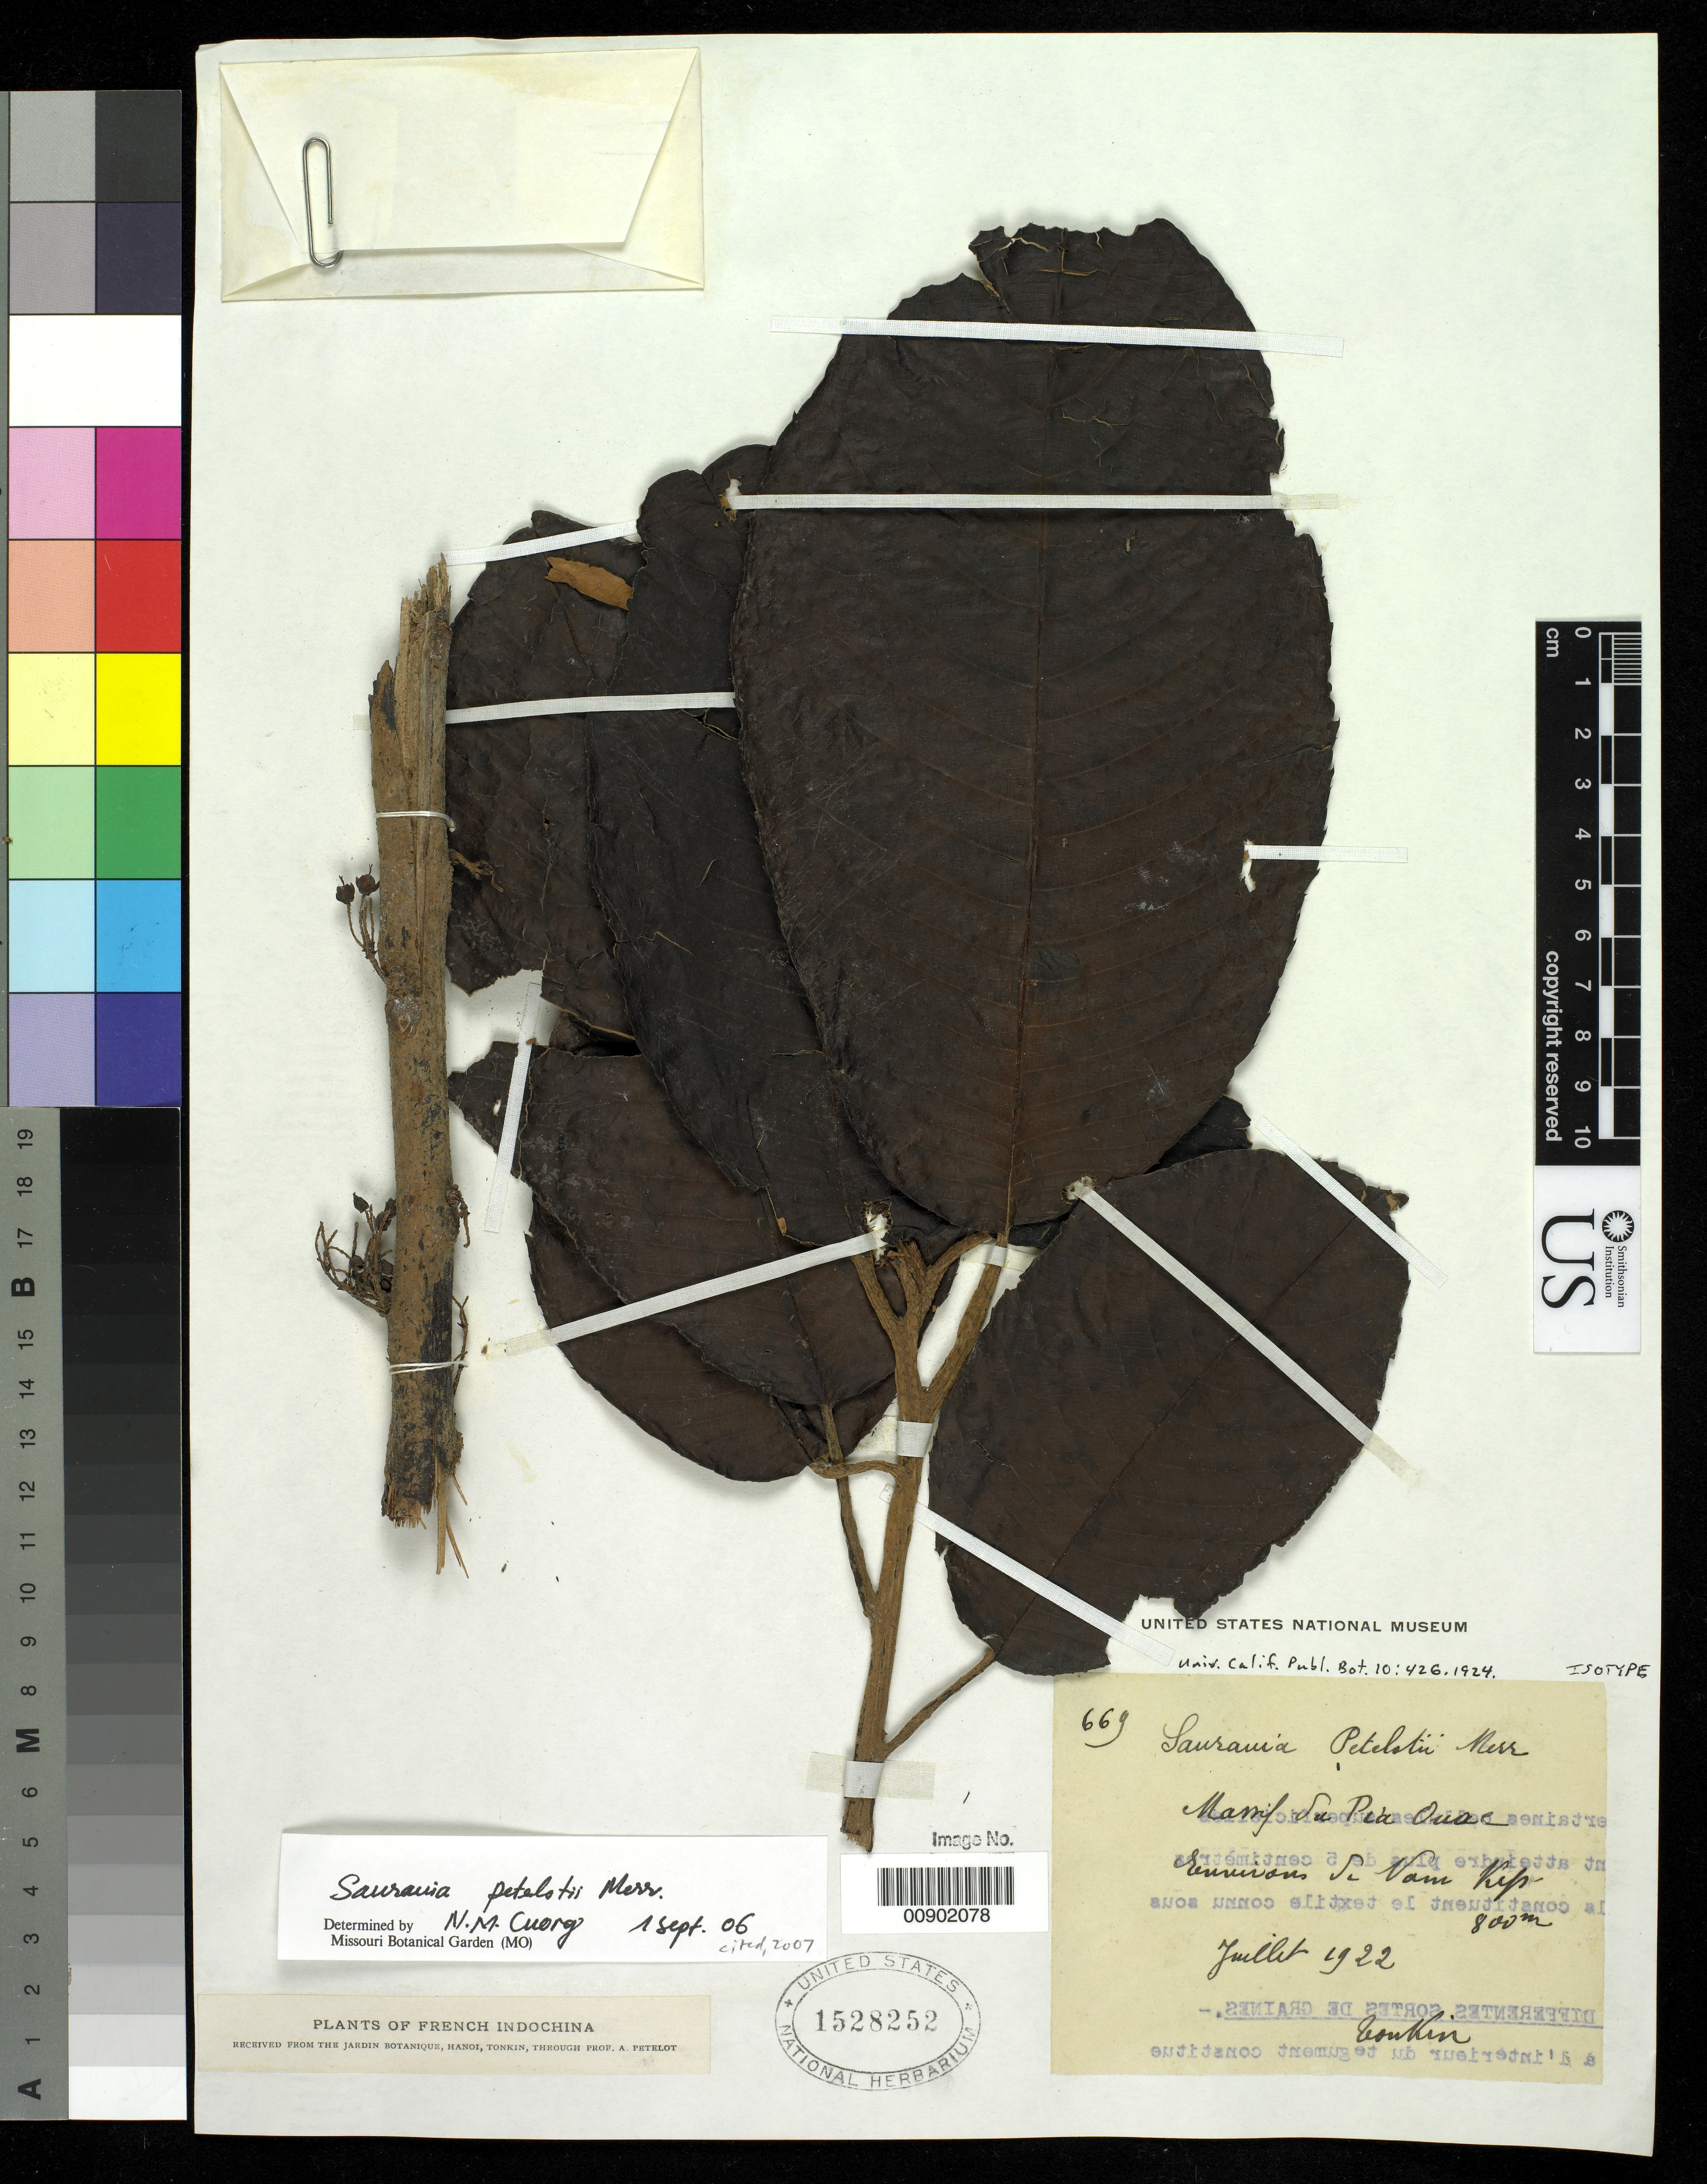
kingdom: Plantae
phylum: Tracheophyta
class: Magnoliopsida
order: Ericales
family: Actinidiaceae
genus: Saurauia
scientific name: Saurauia petelotii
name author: Merr.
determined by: Cuong, N. M.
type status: Isotype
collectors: A. Petelot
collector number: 669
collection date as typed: Jul 1922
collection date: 1922-07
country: Vietnam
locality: Tonkin, Masssif du Pia Quac, environs de Nam Kep.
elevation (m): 800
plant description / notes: Cited by N.M. Cuong in Blumea 52: 238 (2007).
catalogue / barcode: US 1528252